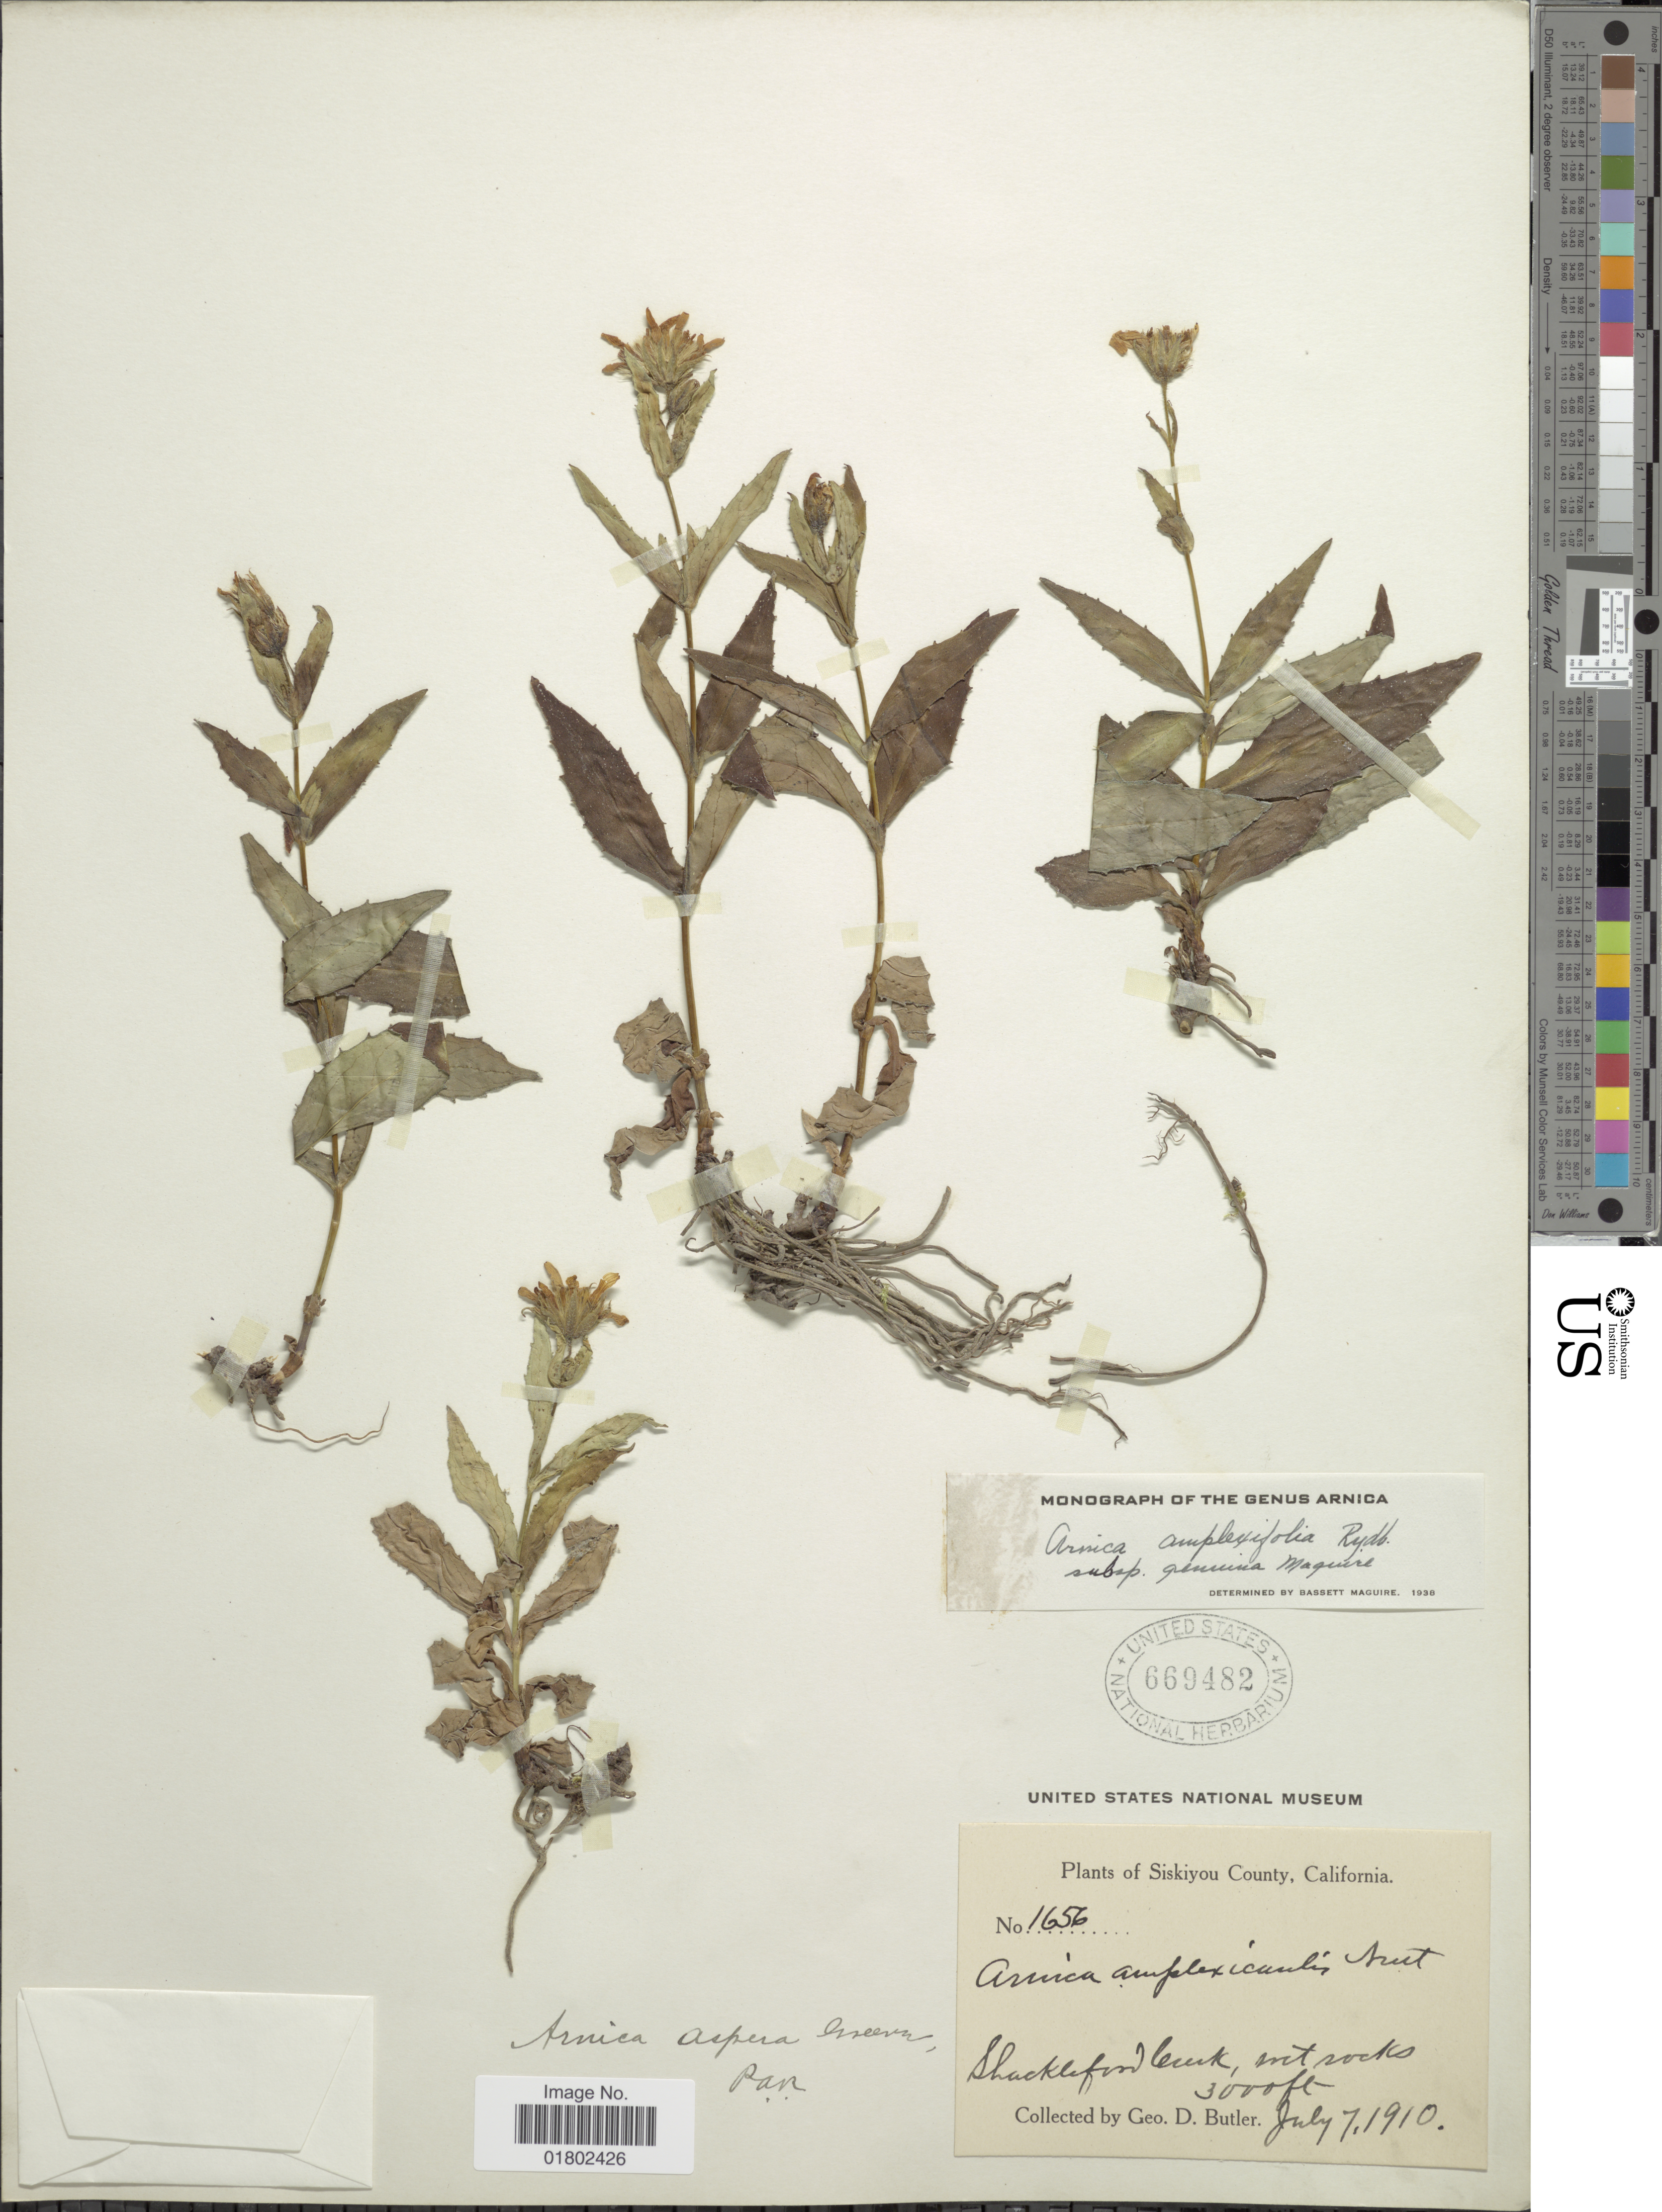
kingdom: Plantae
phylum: Tracheophyta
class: Magnoliopsida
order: Asterales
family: Asteraceae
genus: Arnica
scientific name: Arnica amplexifolia subsp. genuina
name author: Maguire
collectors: G. D. Butler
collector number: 1656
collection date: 1910-07-07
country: United States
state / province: California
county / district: Siskiyou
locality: Siskiyou County, Shackleford Creek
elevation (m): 914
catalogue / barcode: US 669482